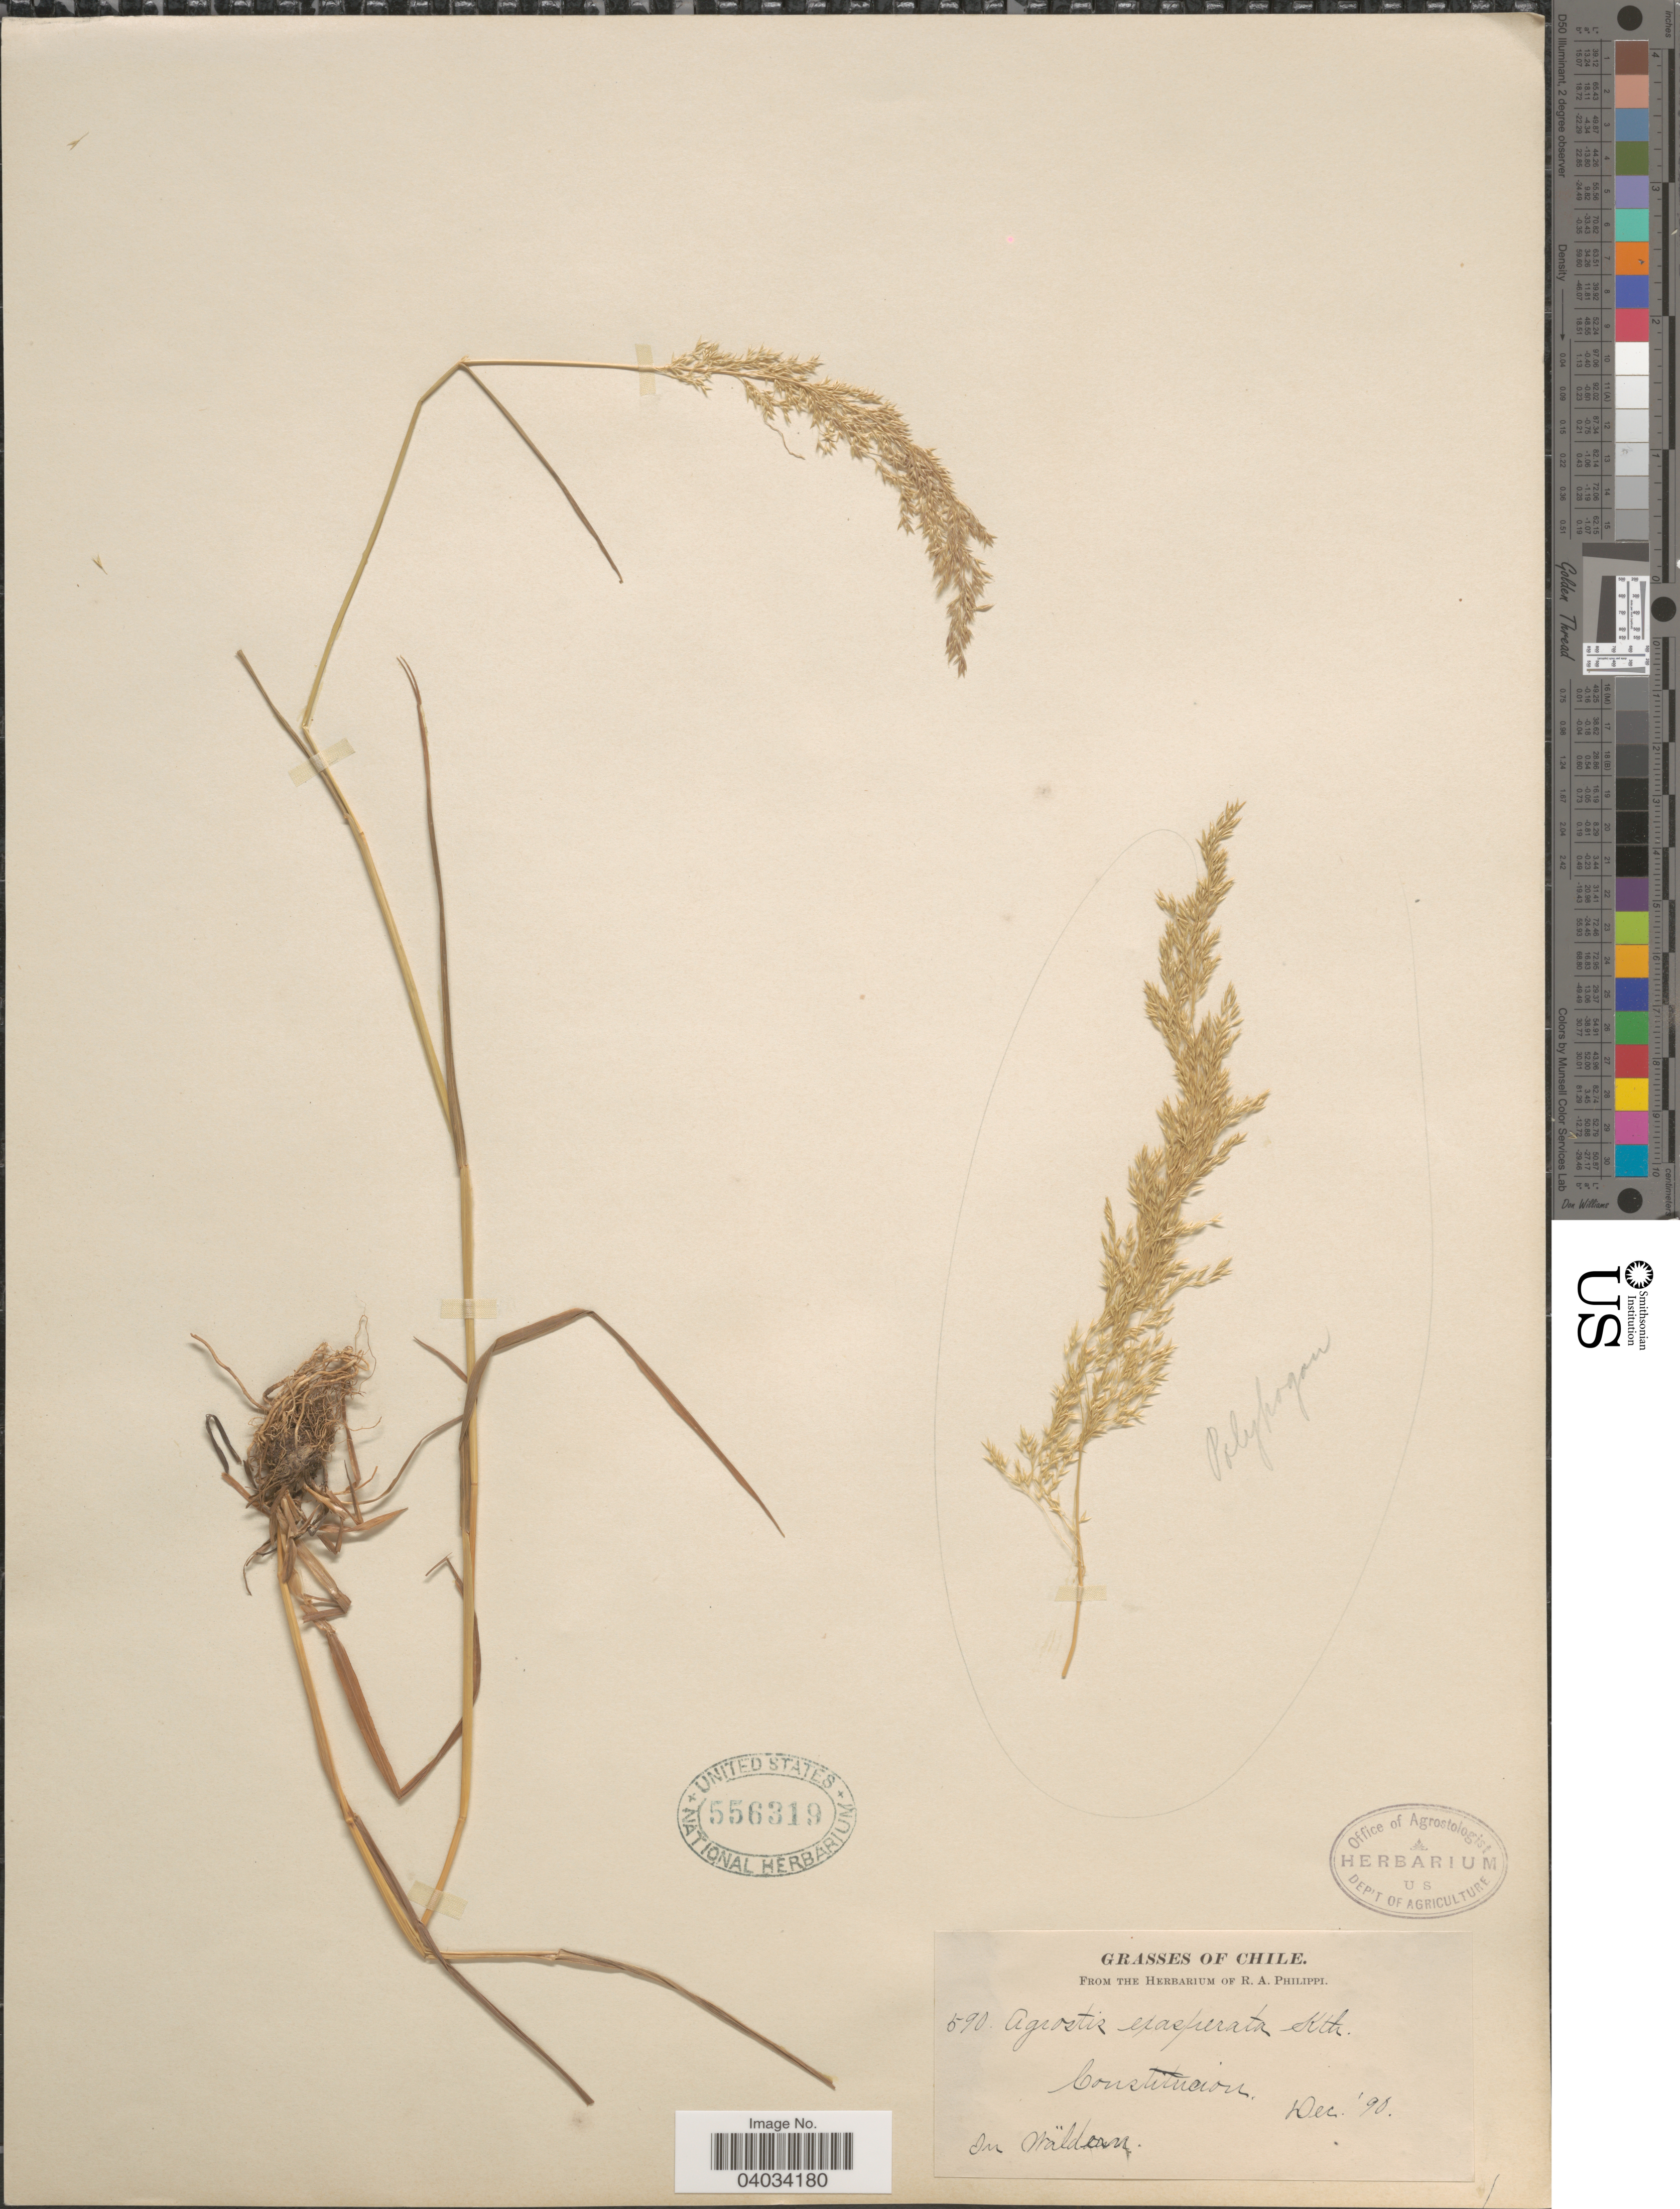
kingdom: Plantae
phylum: Tracheophyta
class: Liliopsida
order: Poales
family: Poaceae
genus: Polypogon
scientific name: Polypogon exasperatus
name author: (Trin.) Renvoize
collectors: ex. herb. R.A. Philippi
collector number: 590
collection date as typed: Transcribed d/m/y: /12/90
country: Chile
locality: Constitucion. In Wäldern.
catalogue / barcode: US 556319